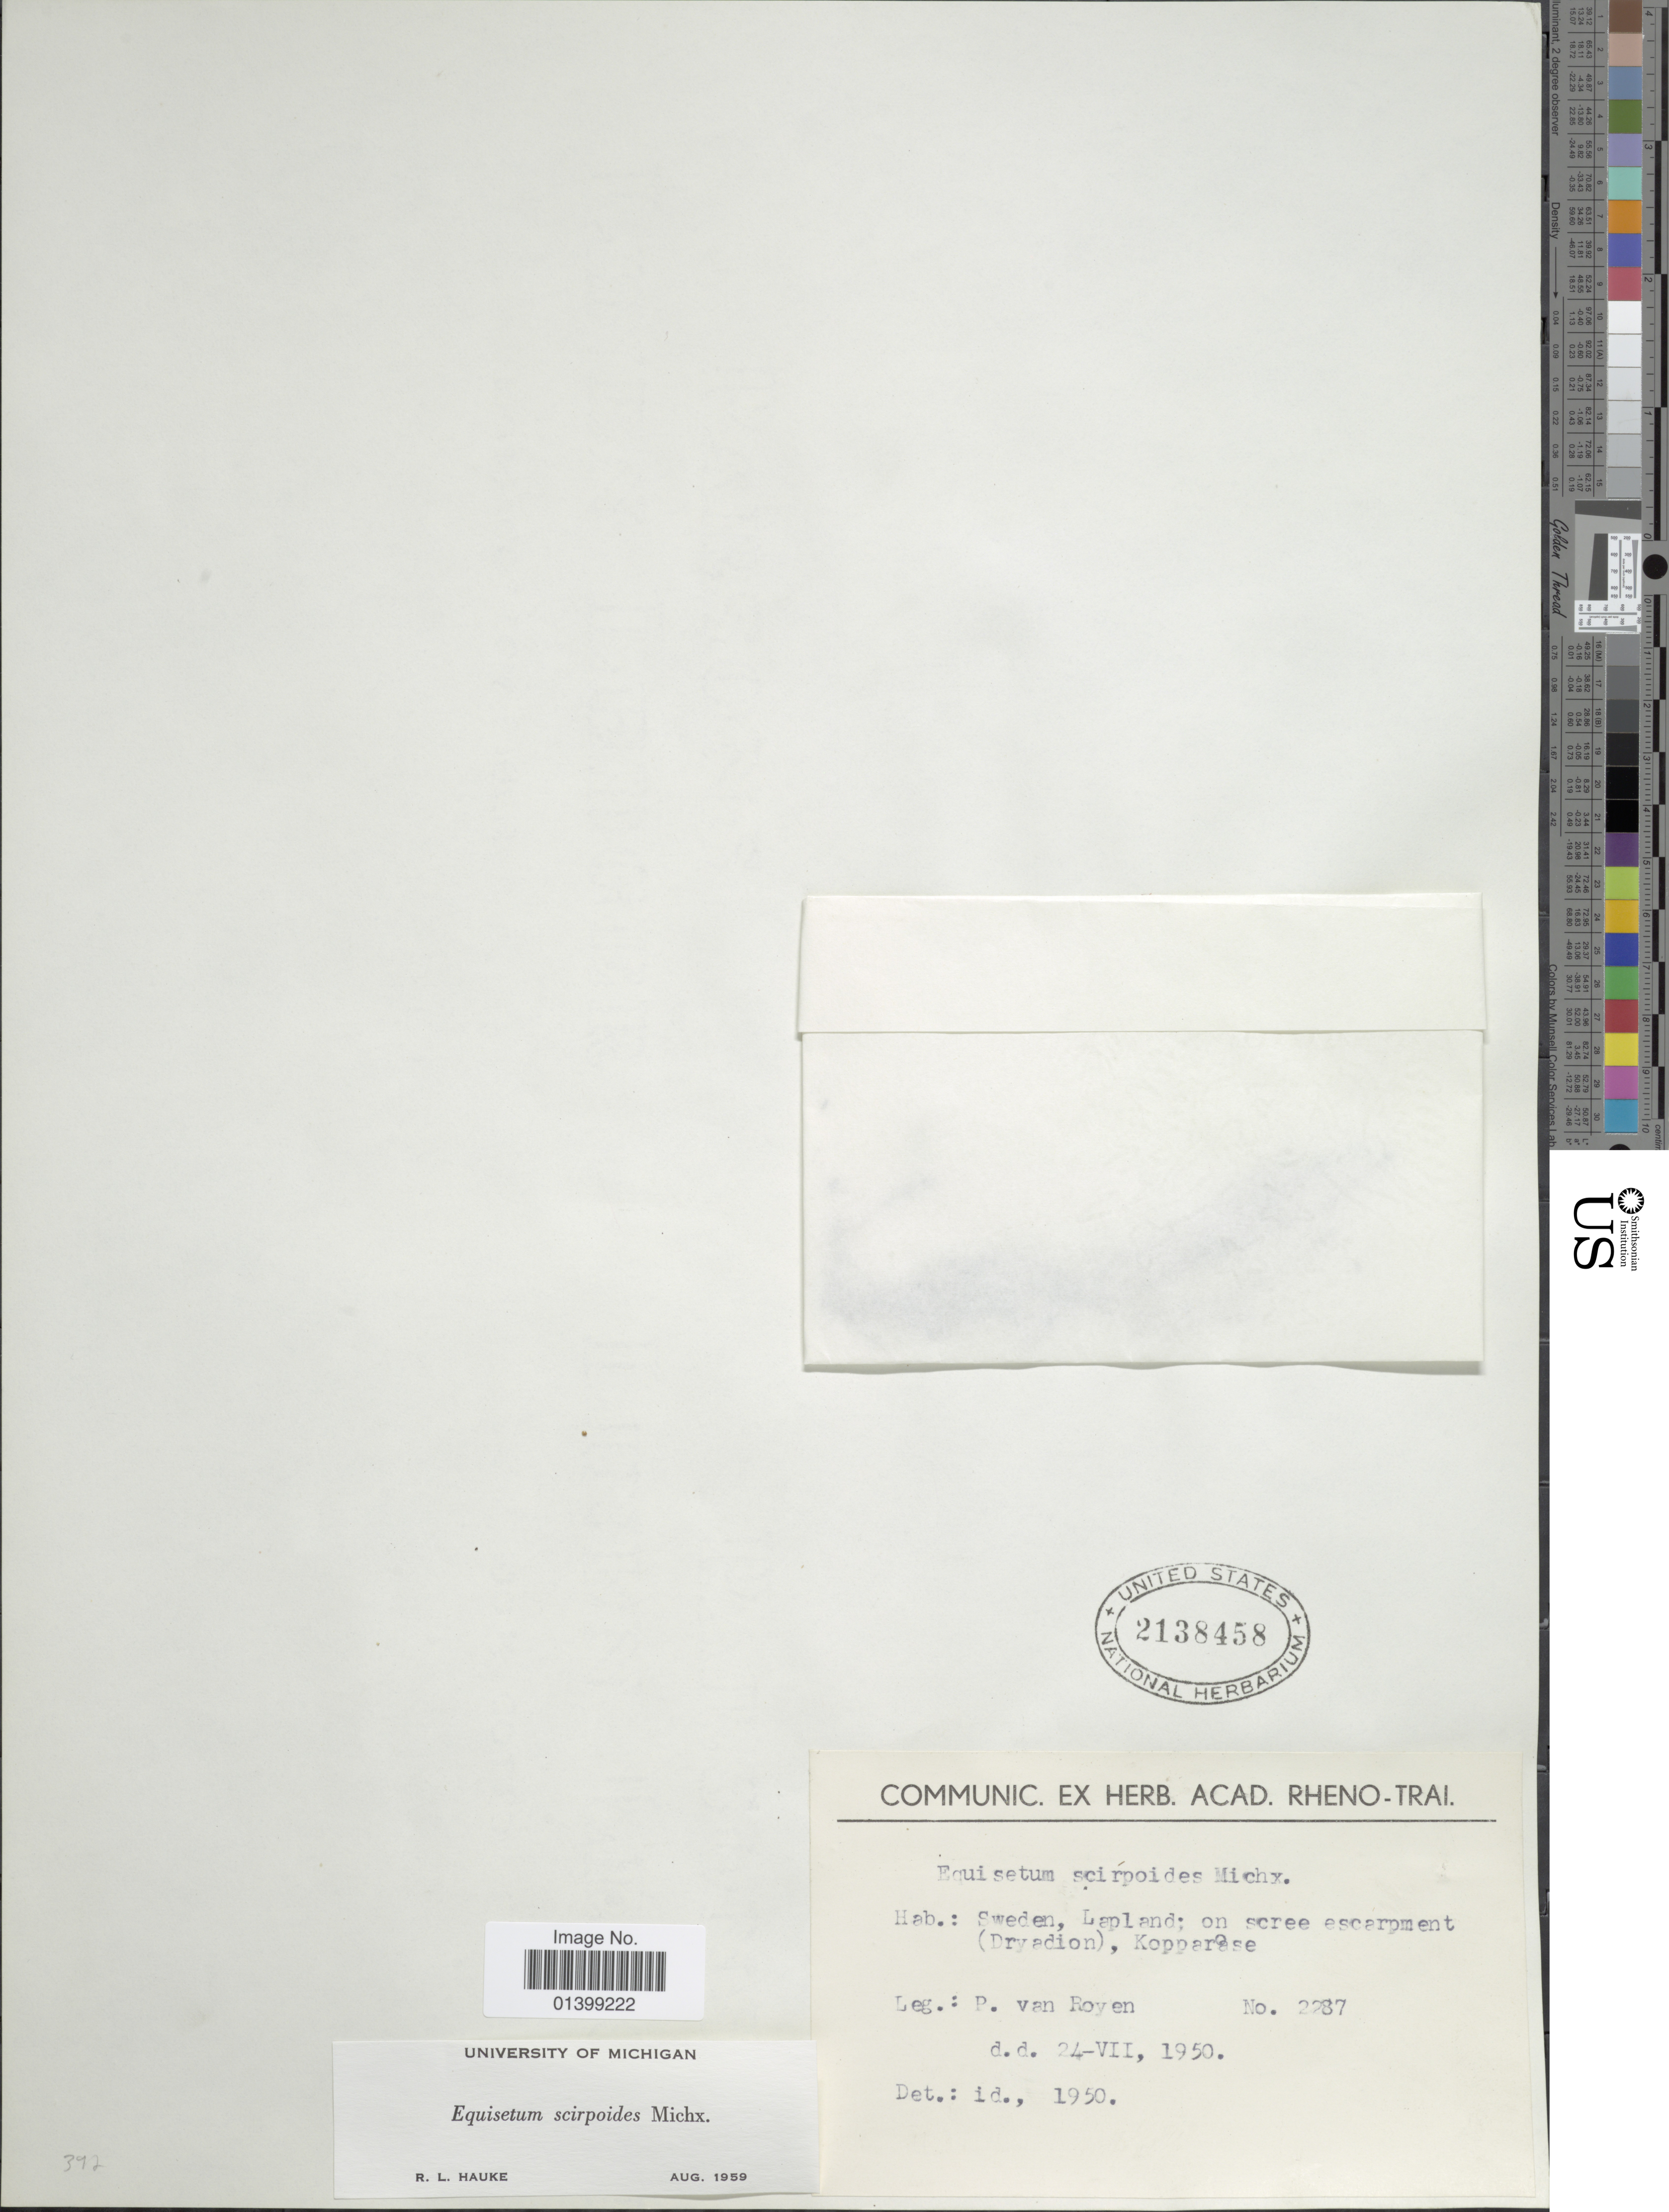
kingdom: Plantae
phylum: Tracheophyta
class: Polypodiopsida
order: Equisetales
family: Equisetaceae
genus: Equisetum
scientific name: Equisetum scirpoides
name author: Michx.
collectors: P. van Royen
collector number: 2287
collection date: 1950-07-24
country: Sweden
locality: Lapland; on scree escarpment (Dryadion), kopparåse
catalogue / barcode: US 2138458